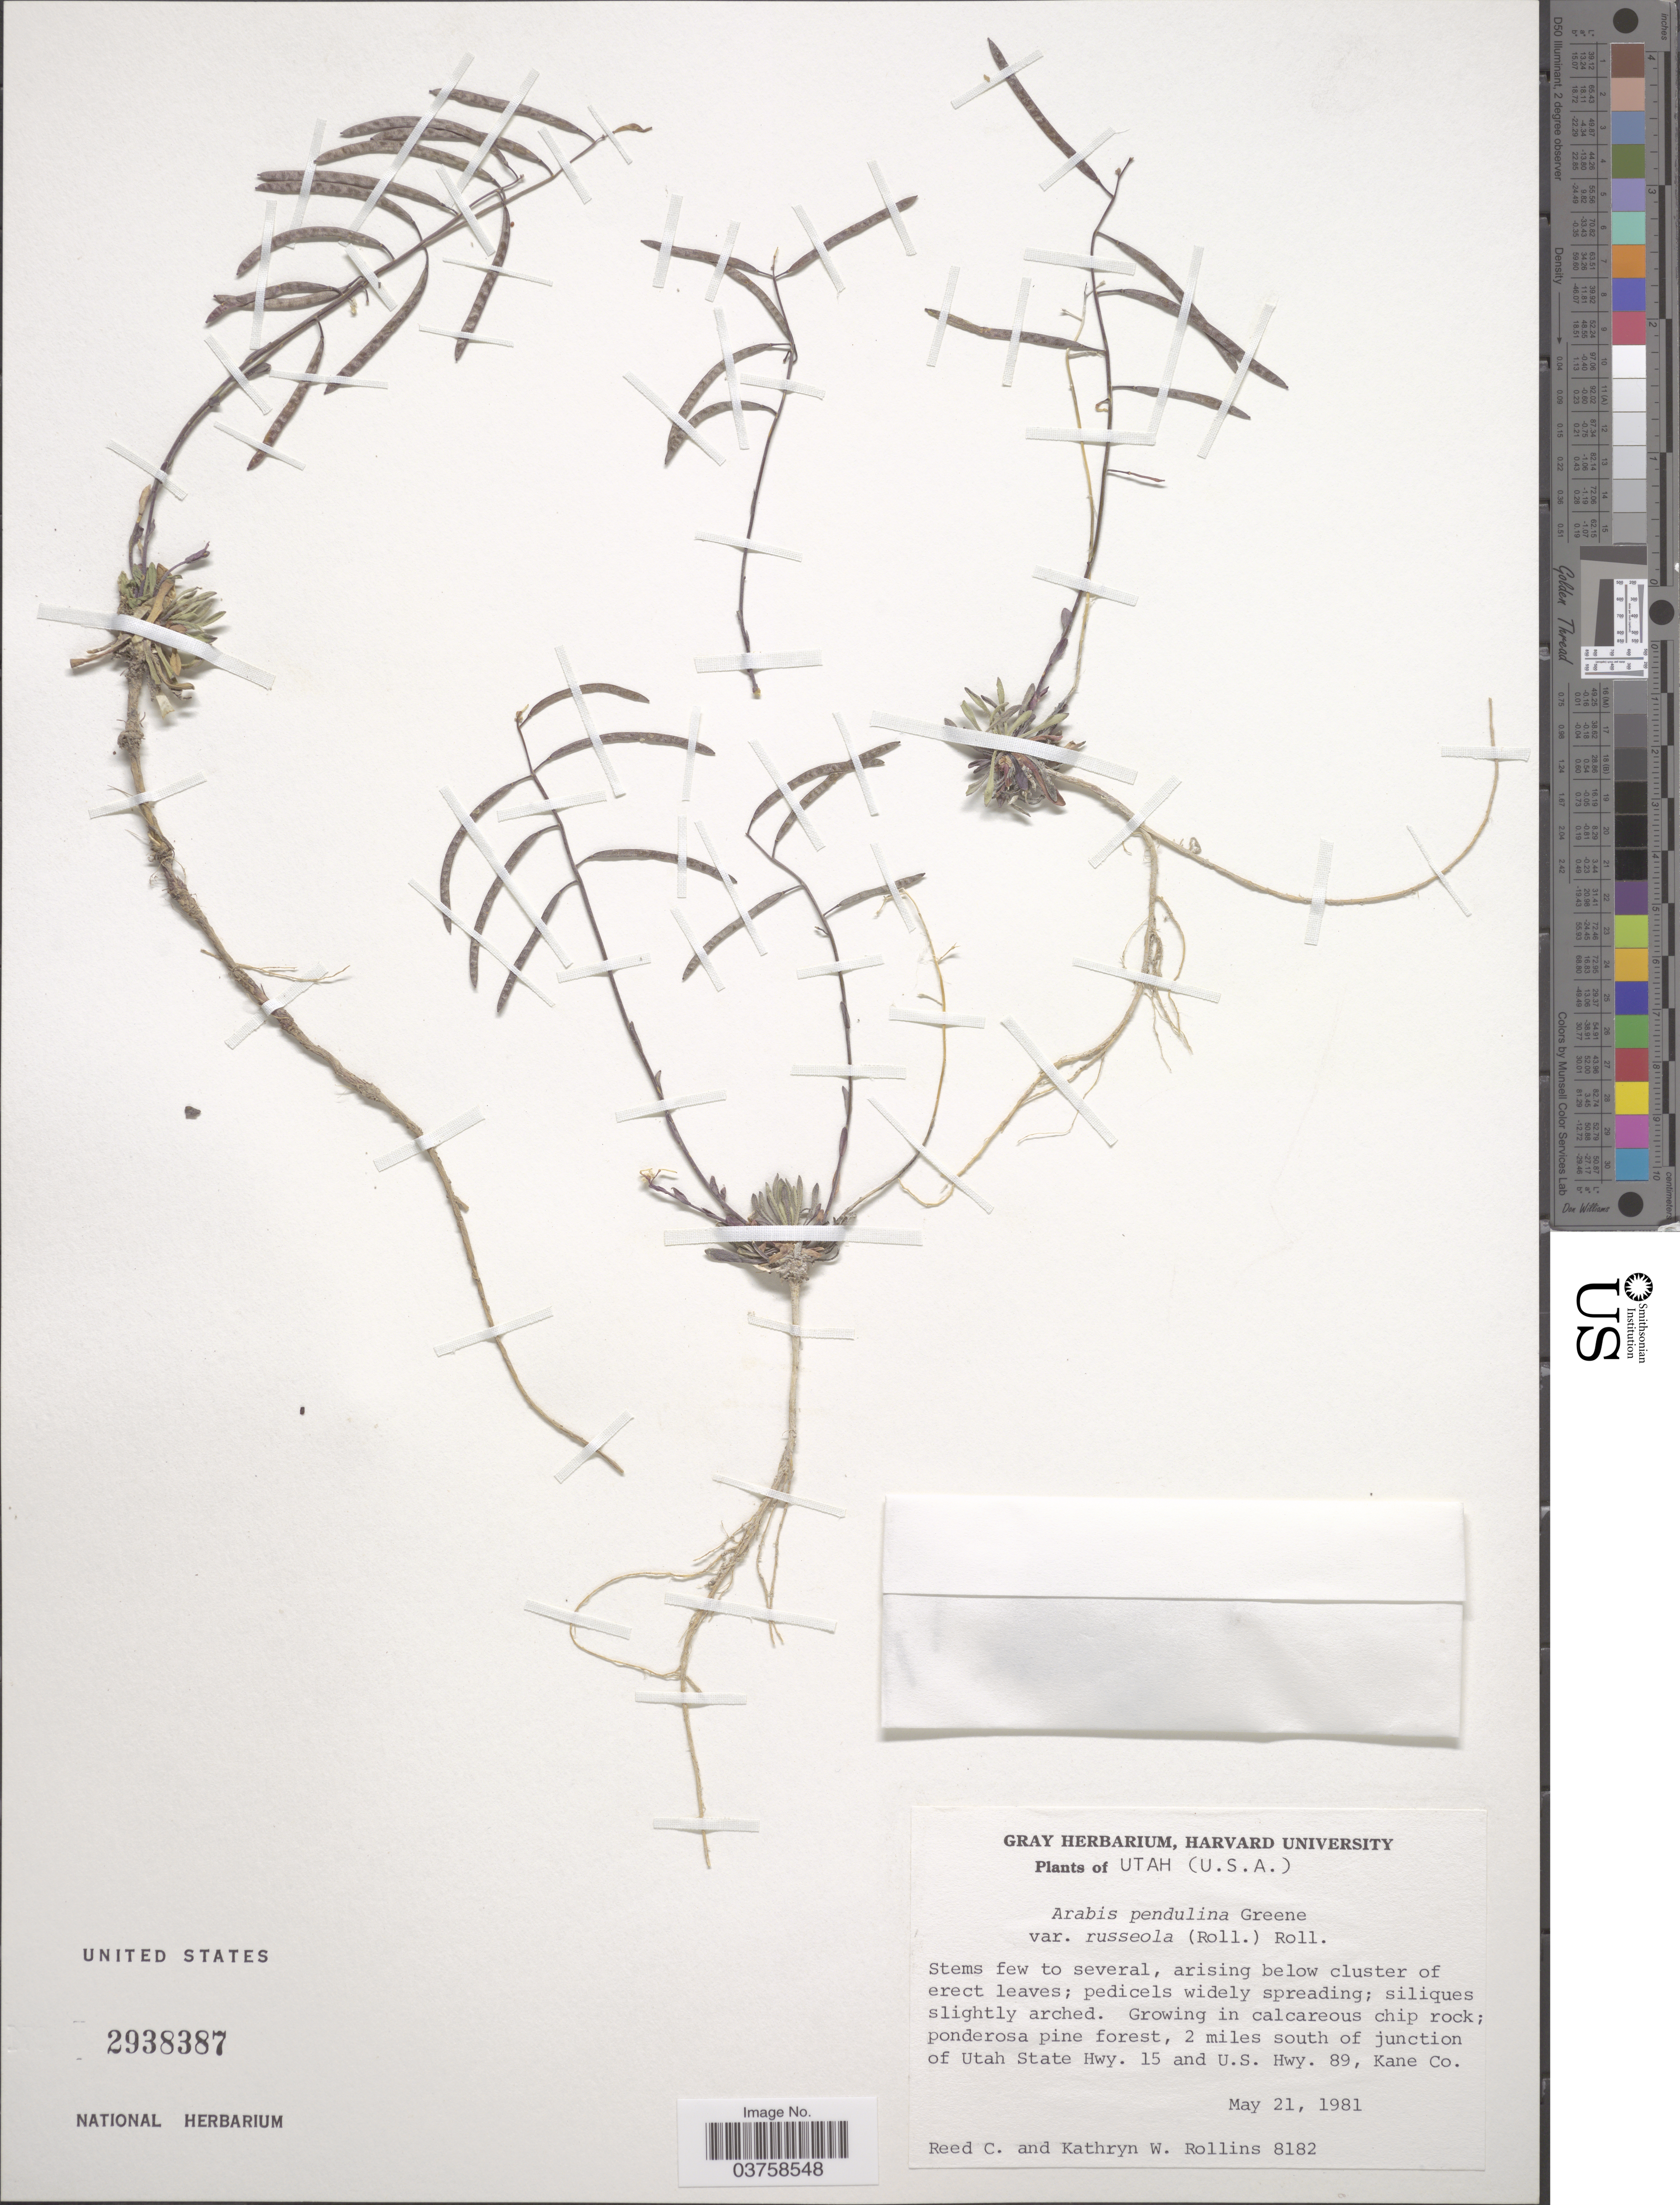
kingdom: Plantae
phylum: Tracheophyta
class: Magnoliopsida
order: Brassicales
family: Brassicaceae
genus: Arabis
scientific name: Arabis pendulina var. russeola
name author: (Rollins) Rollins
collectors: R. C. Rollins & K. W. Rollins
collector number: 8182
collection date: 1981-05-21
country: United States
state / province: Utah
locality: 2 miles south of junction of Utah State Hwy. 15 and U.S. Hwy. 89, Kane Co.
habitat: growing in calcerous chip rock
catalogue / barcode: US 2938387